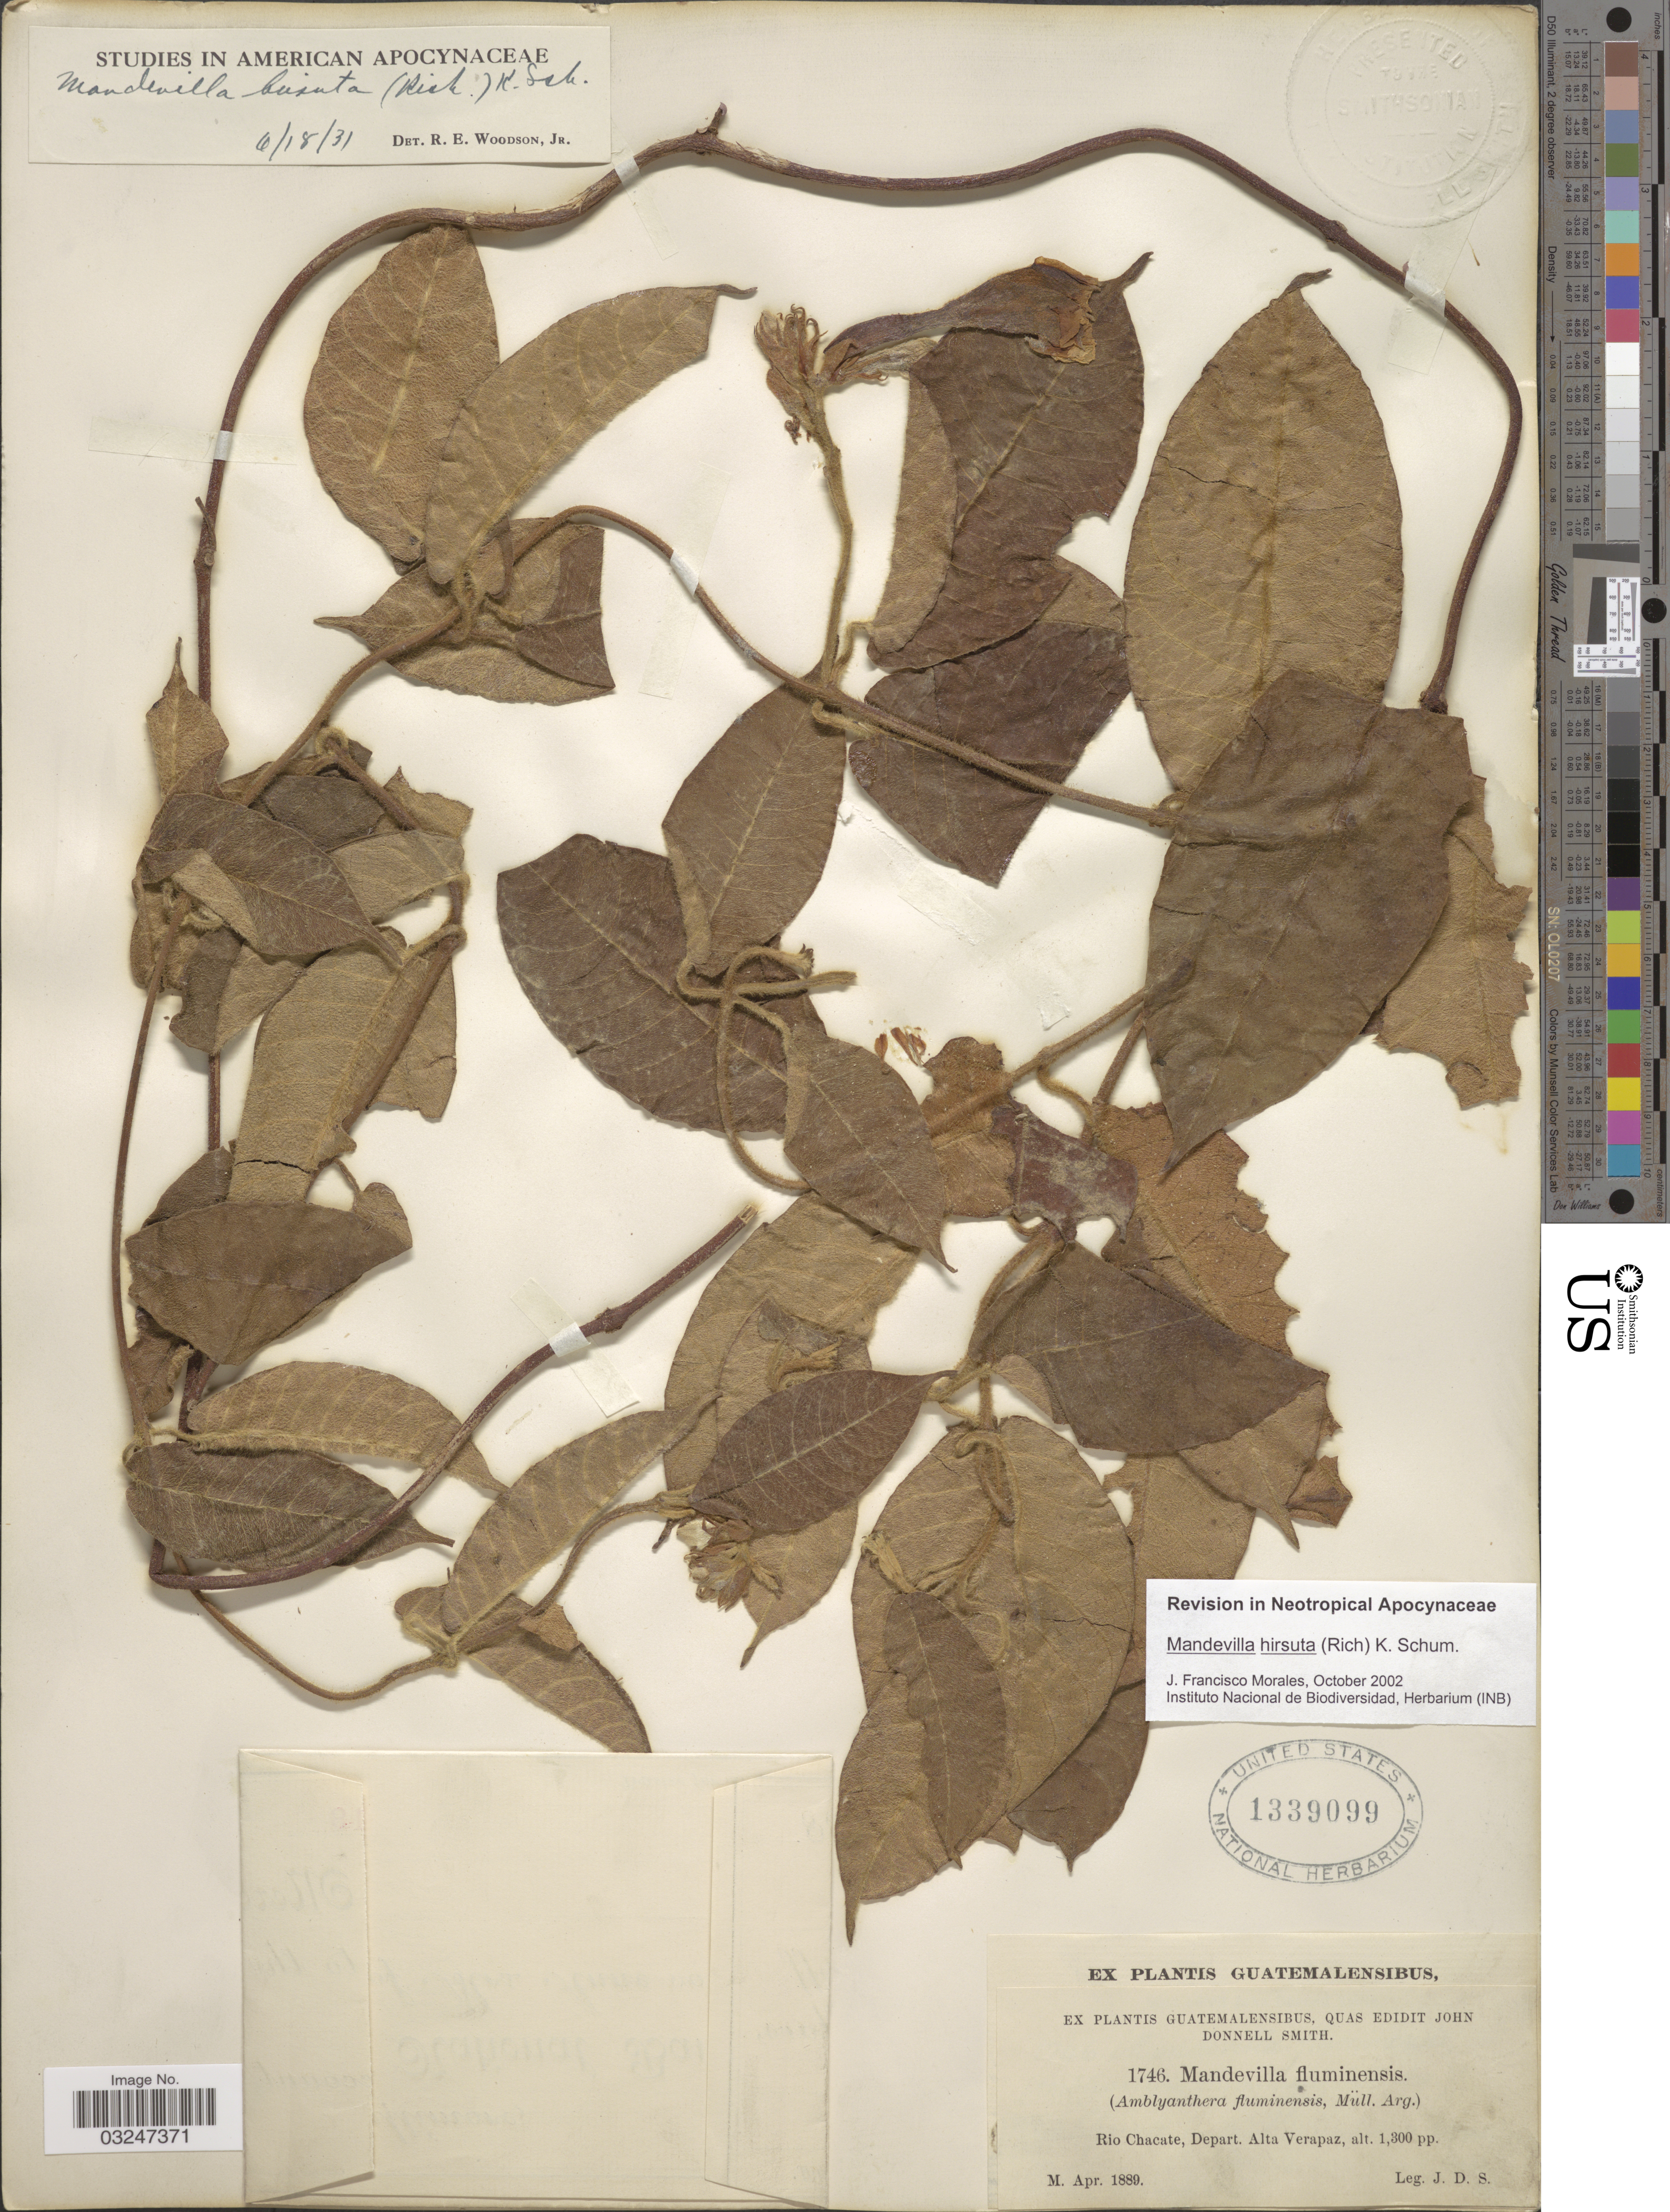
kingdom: Plantae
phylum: Tracheophyta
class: Magnoliopsida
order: Gentianales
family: Apocynaceae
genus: Mandevilla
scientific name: Mandevilla hirsuta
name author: (Rich.) K. Schum.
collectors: J. Donnell Smith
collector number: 1746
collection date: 1889-04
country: Guatemala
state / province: Alta Verapaz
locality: Rio Chacate, Depart. Alta Verapaz.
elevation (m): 396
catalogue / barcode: US 1339099